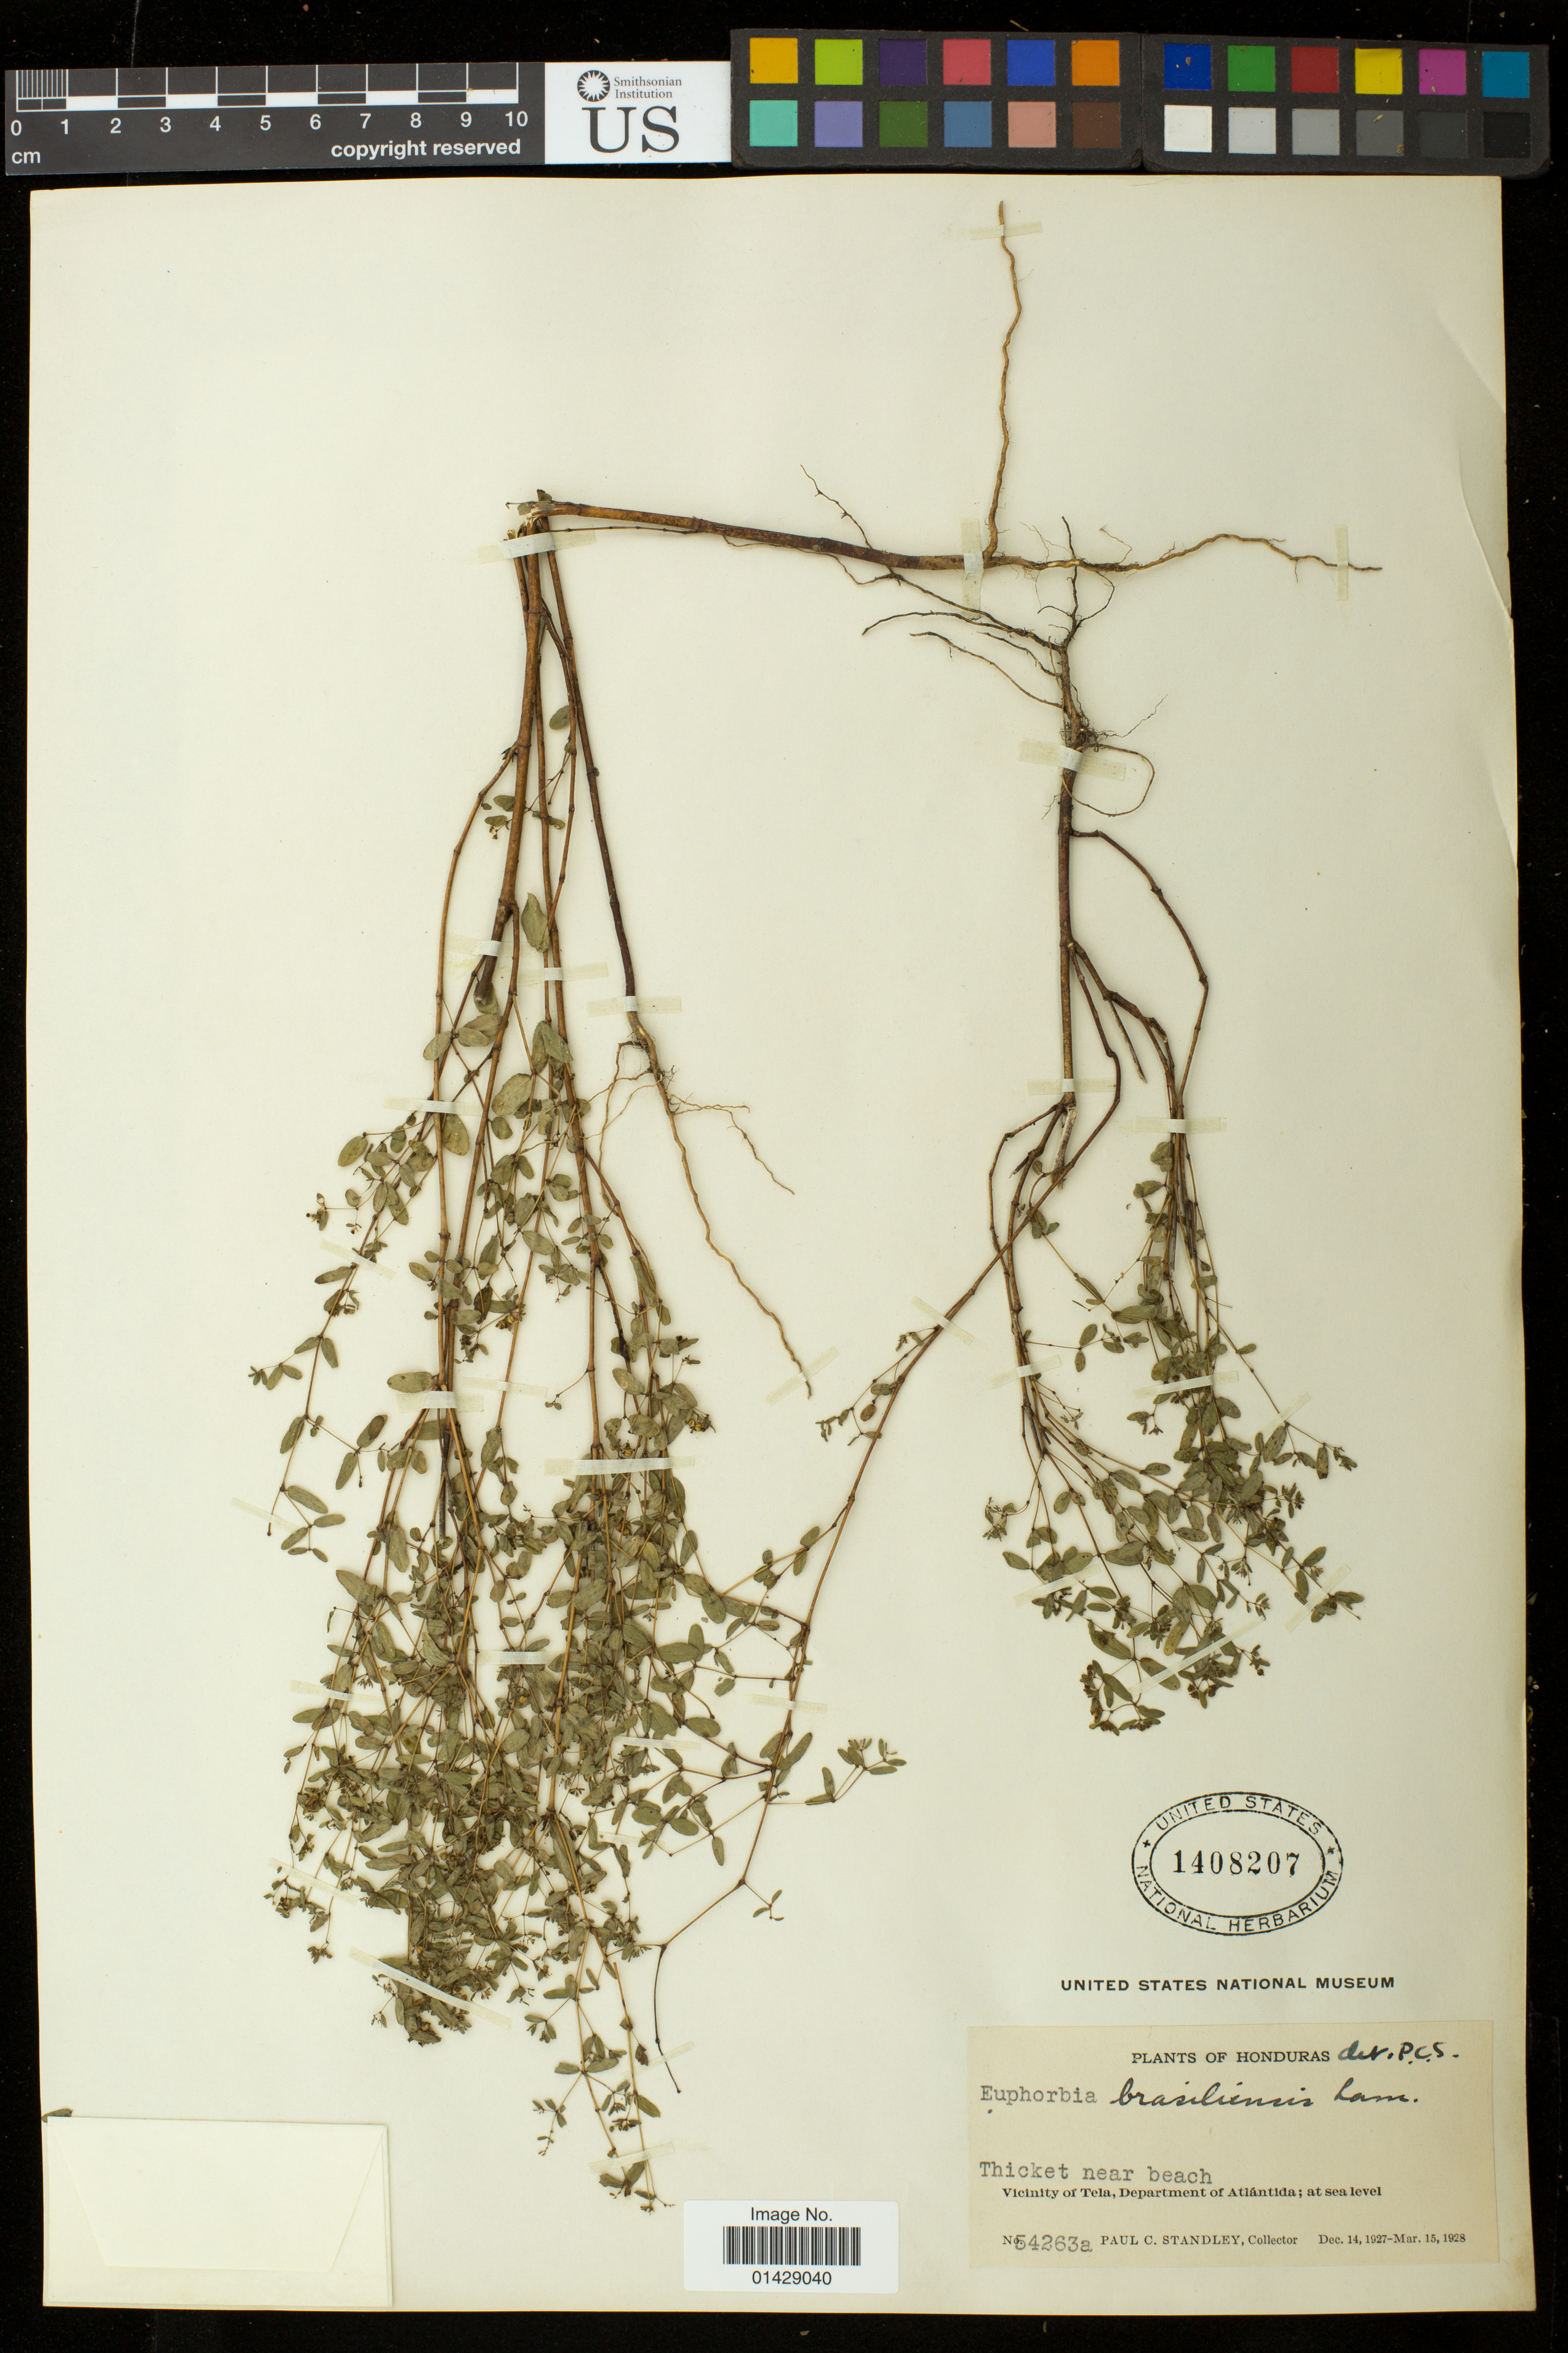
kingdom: Plantae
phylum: Tracheophyta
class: Magnoliopsida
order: Malpighiales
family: Euphorbiaceae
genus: Euphorbia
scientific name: Euphorbia hyssopifolia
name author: L.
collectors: P. C. Standley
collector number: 54263a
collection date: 1927-12-14/1928-03-15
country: Honduras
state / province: Atlántida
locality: Vicinity of Tela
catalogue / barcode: US 1408207